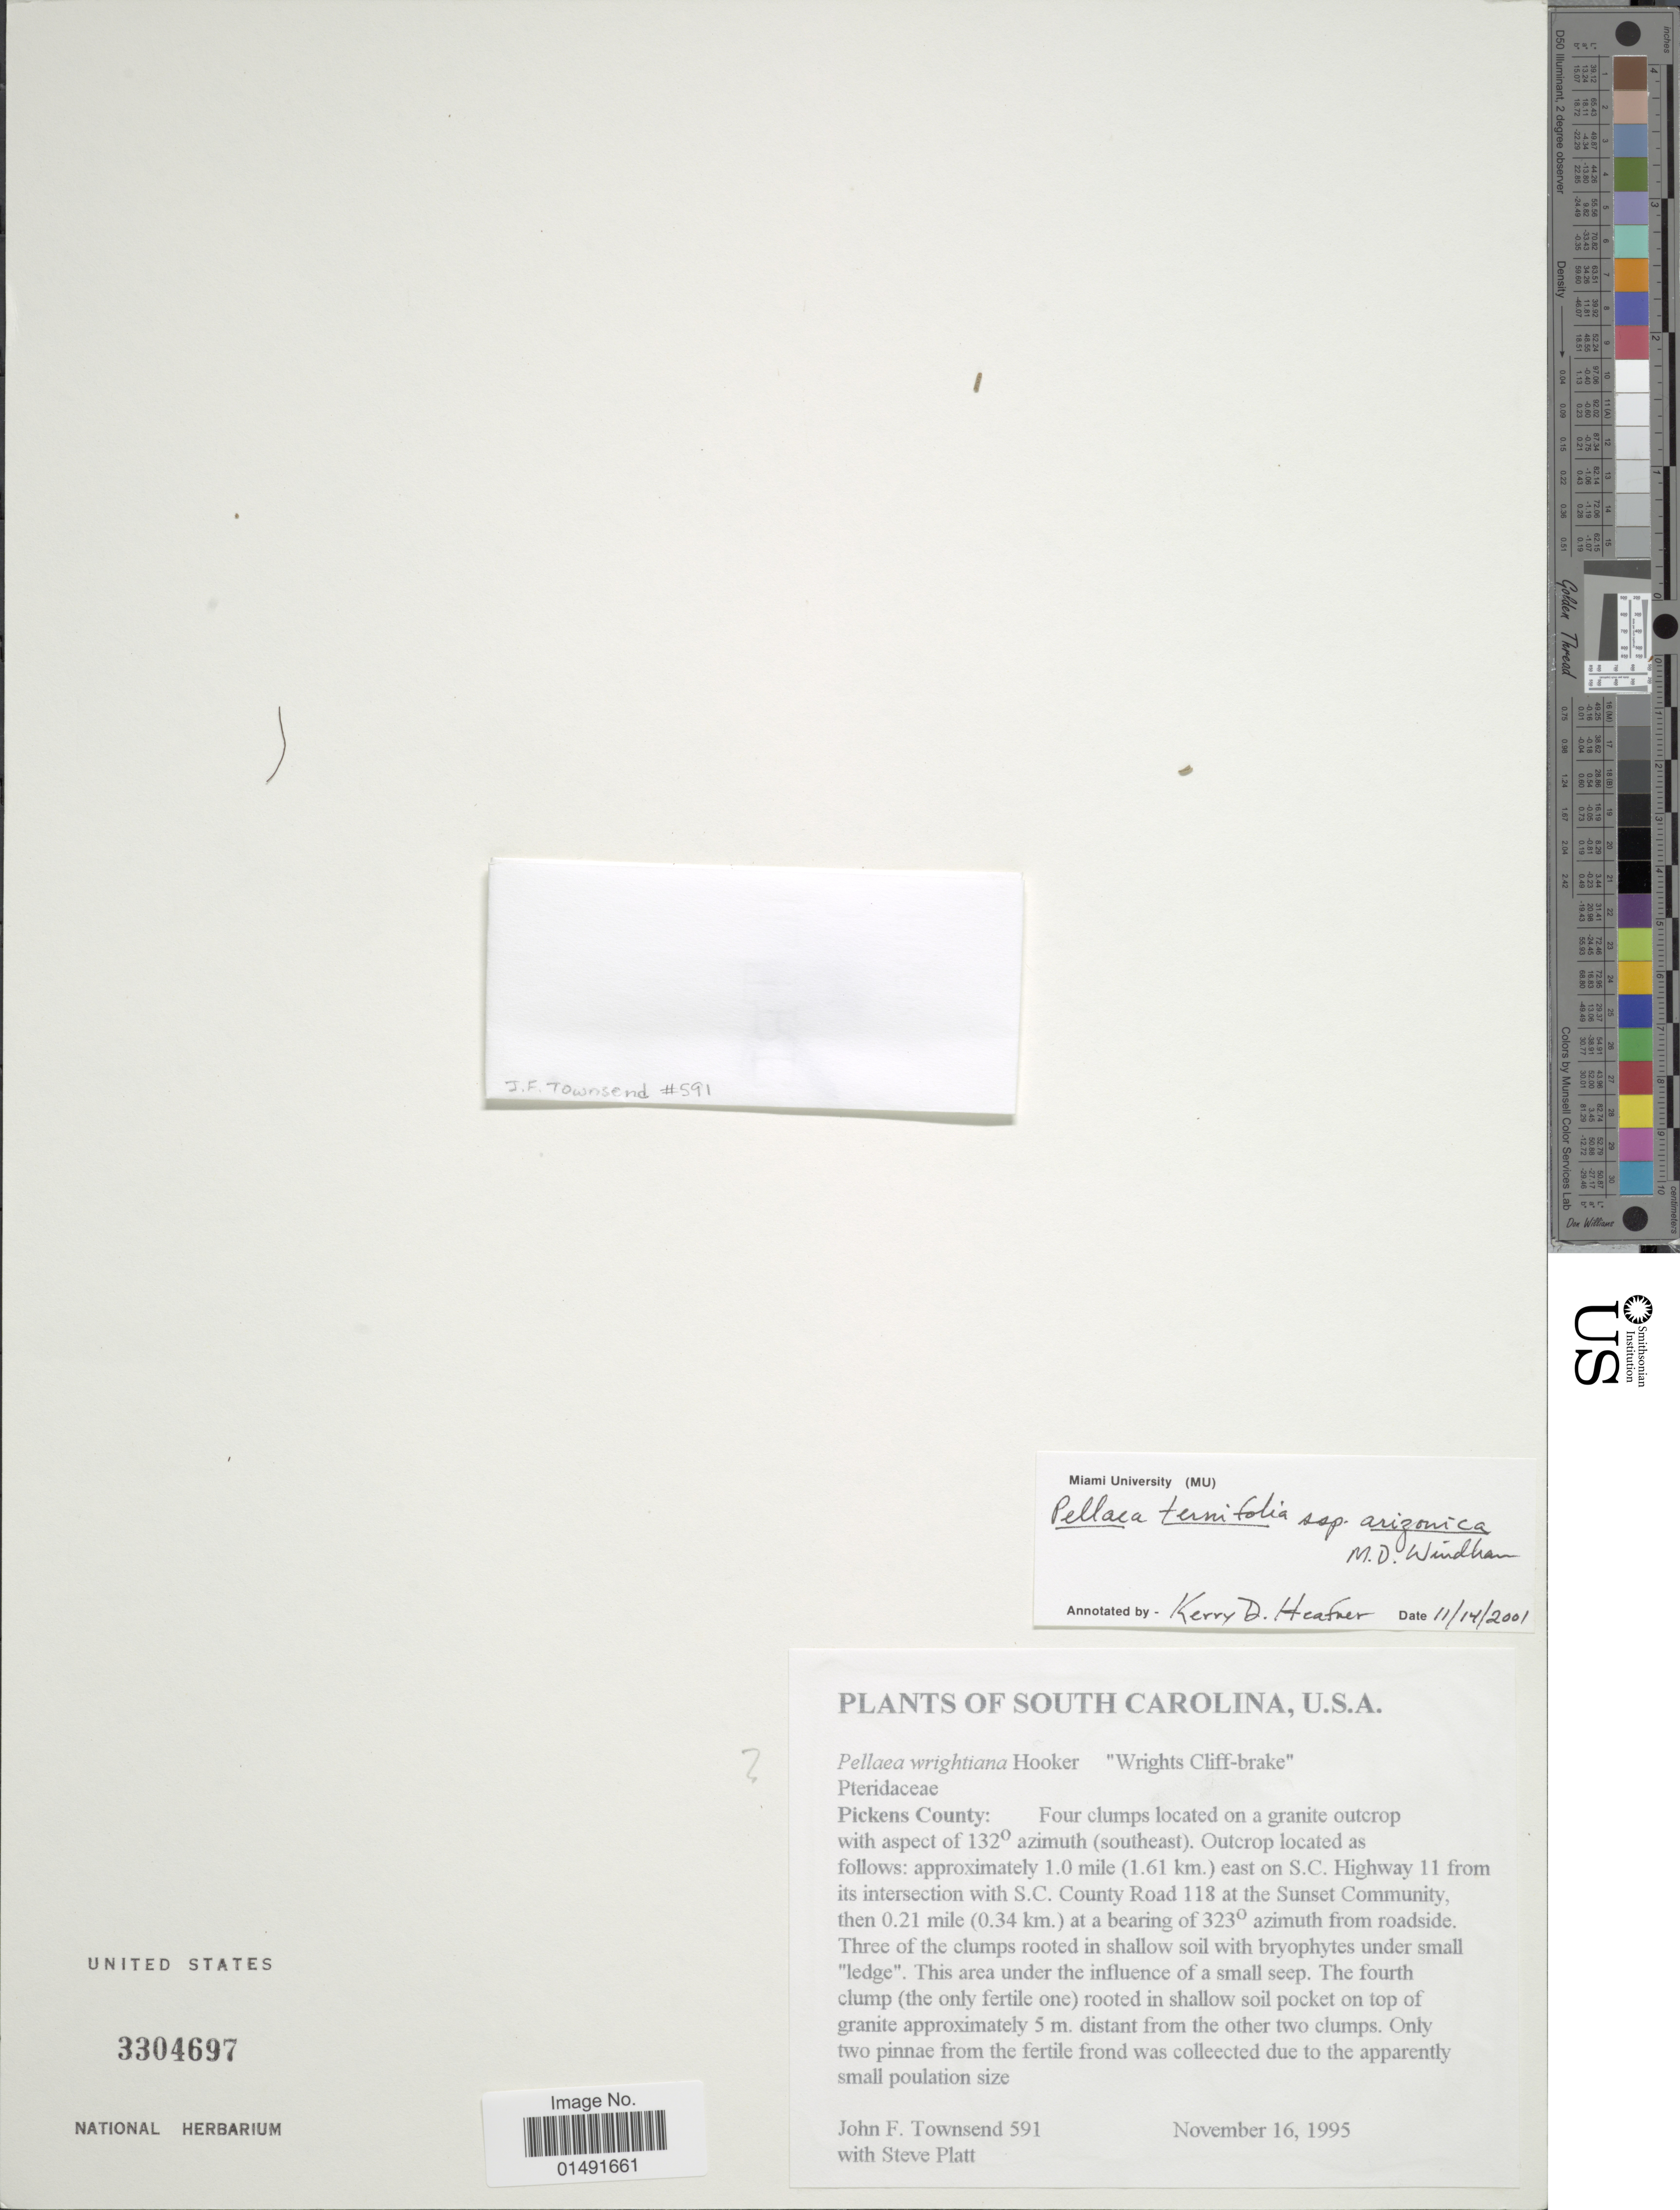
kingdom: Plantae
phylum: Tracheophyta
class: Polypodiopsida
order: Polypodiales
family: Pteridaceae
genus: Pellaea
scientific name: Pellaea ternifolia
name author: (Cav.) Link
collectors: J. F. Townsend & S. Platt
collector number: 591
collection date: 1995-11-16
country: United States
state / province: South Carolina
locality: Pickens County: Four clumps located on a grabite outcrop with aspect of 132° azimuth (southeast). Outcrop located ad follows: approximately 1.0 mile (1.61 km.) east on S.C, Highway 11 from its intersection wit S.C. County Road 118 at the Sunset Community, then 0.21 mile (0.34 km.) at a bearing of 323° azimuth from roadside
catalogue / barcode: US 3304697